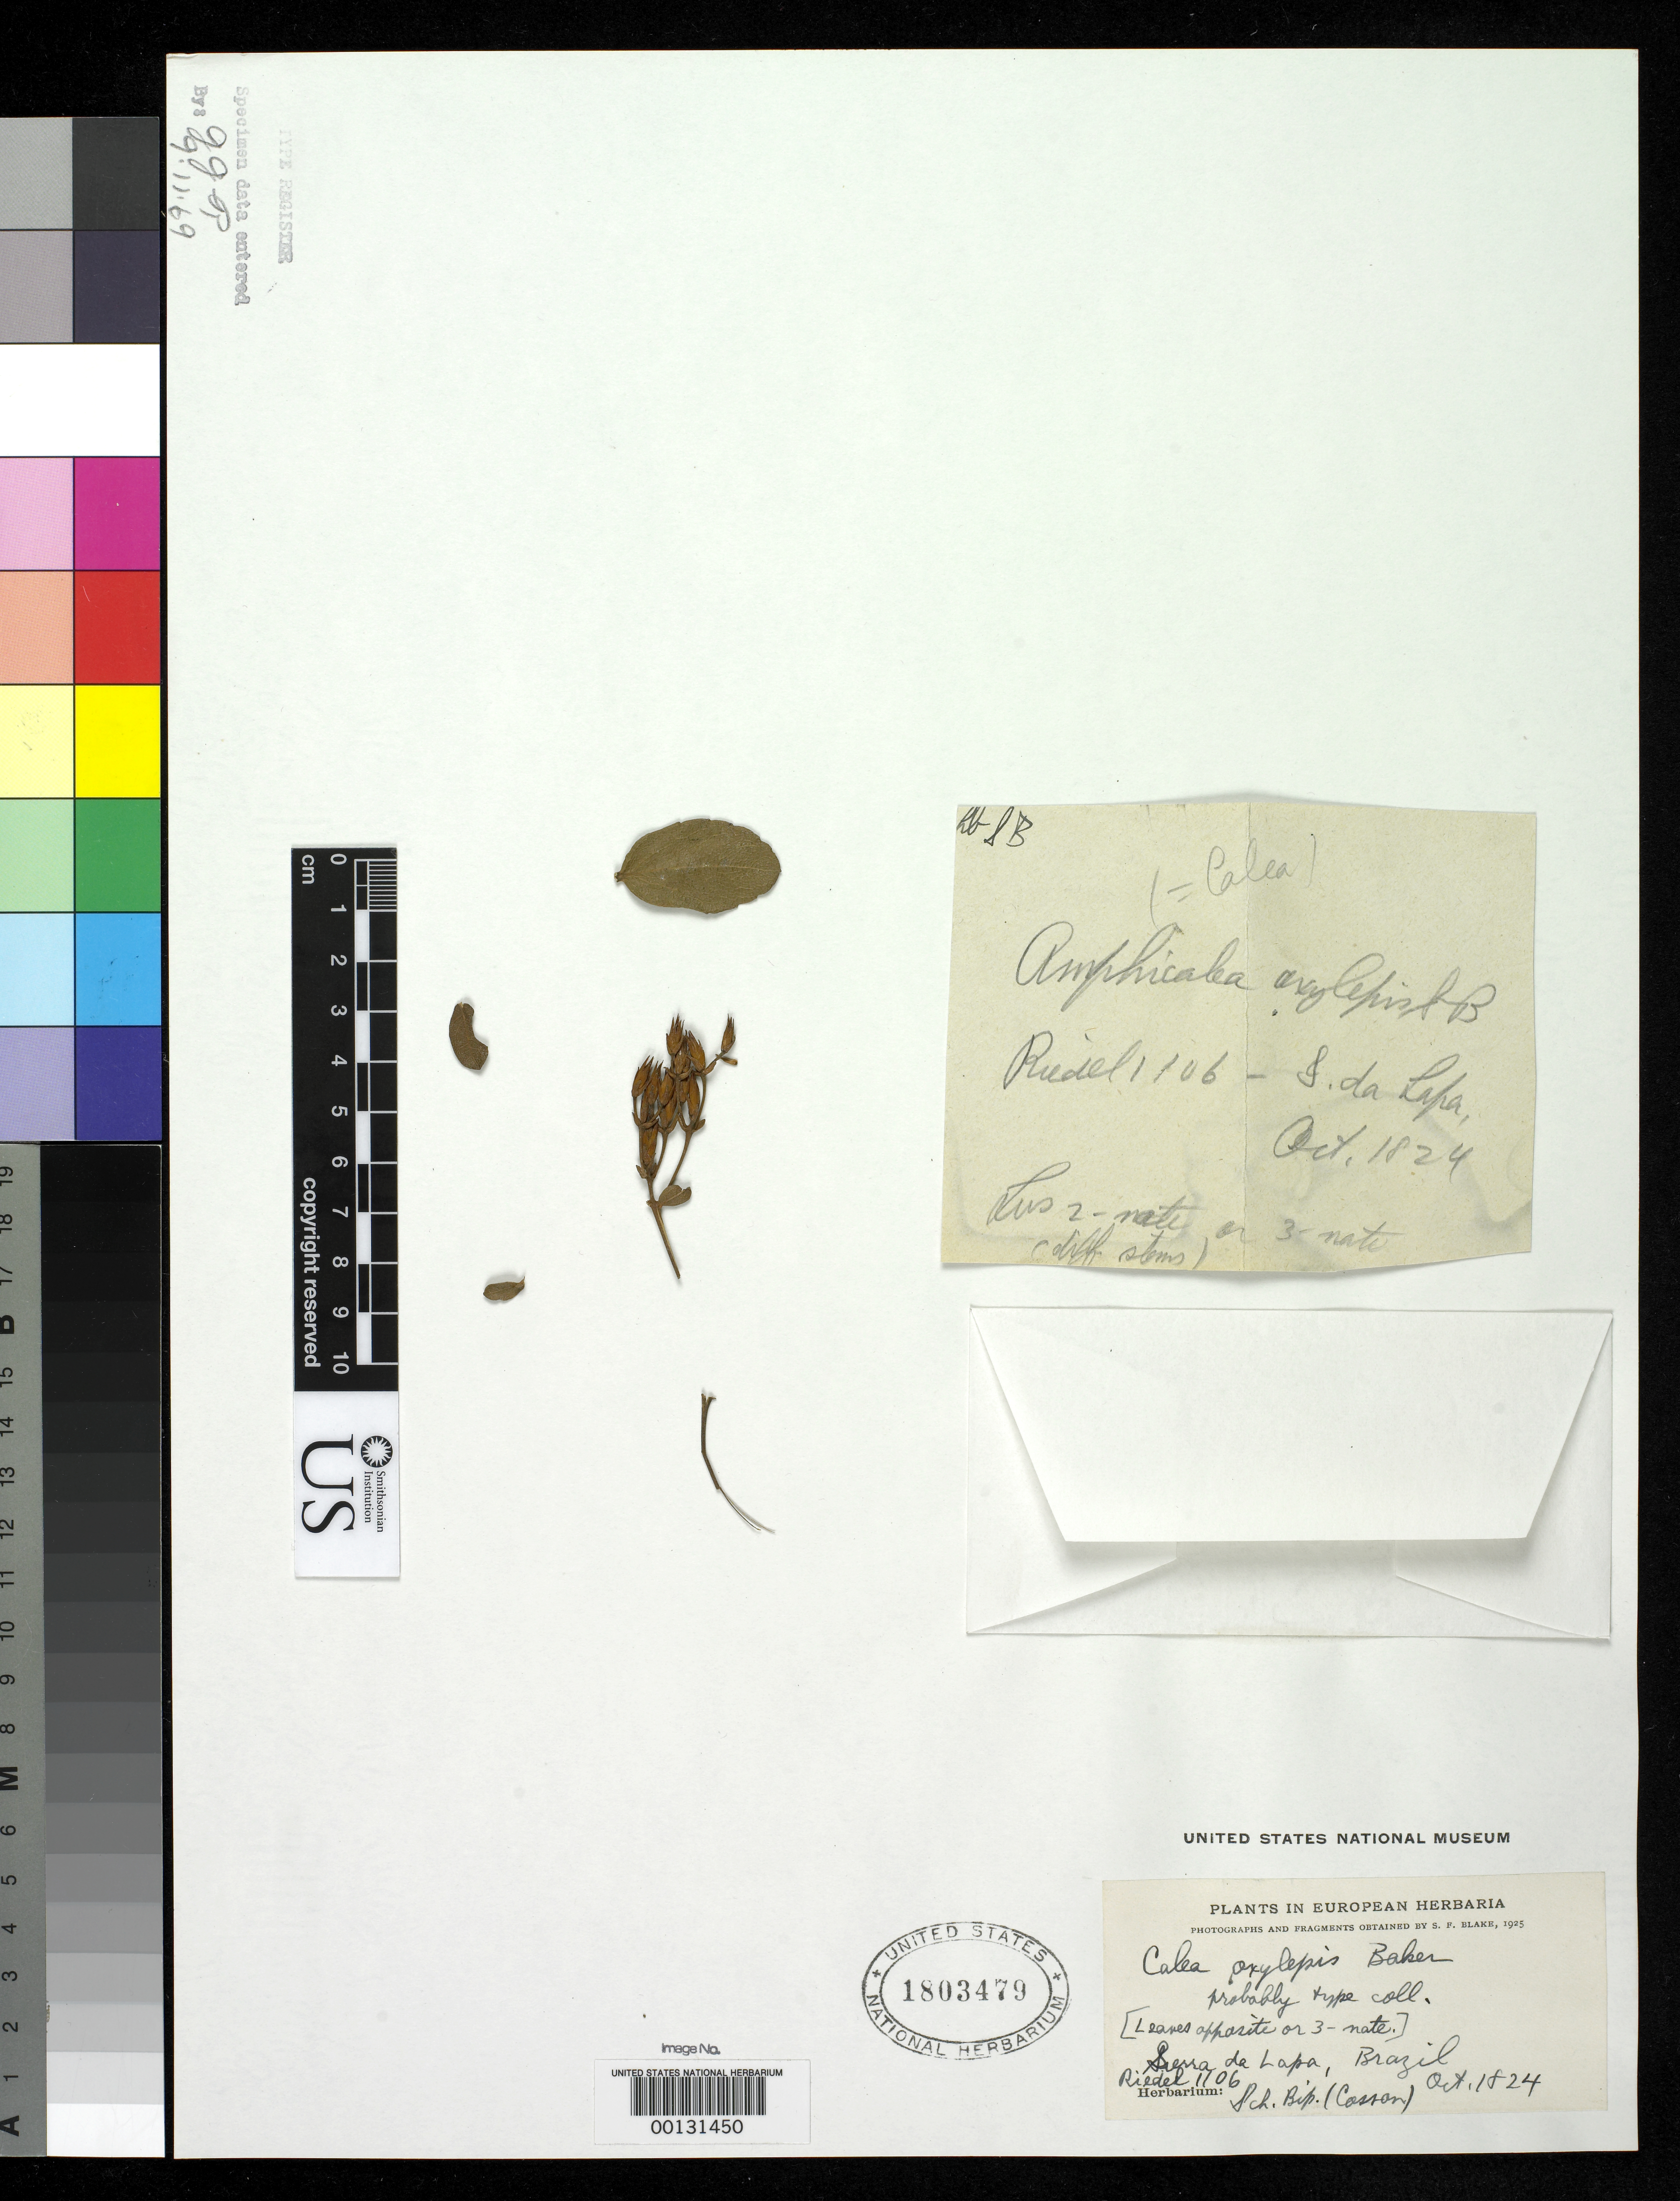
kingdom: Plantae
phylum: Tracheophyta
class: Magnoliopsida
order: Asterales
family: Asteraceae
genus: Calea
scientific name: Calea oxylepis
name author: Baker in Mart.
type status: Isotype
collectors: L. Riedel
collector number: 1106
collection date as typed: Oct 1824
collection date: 1824-10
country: Brazil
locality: Sierra de Lapa.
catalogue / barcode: US 1803479